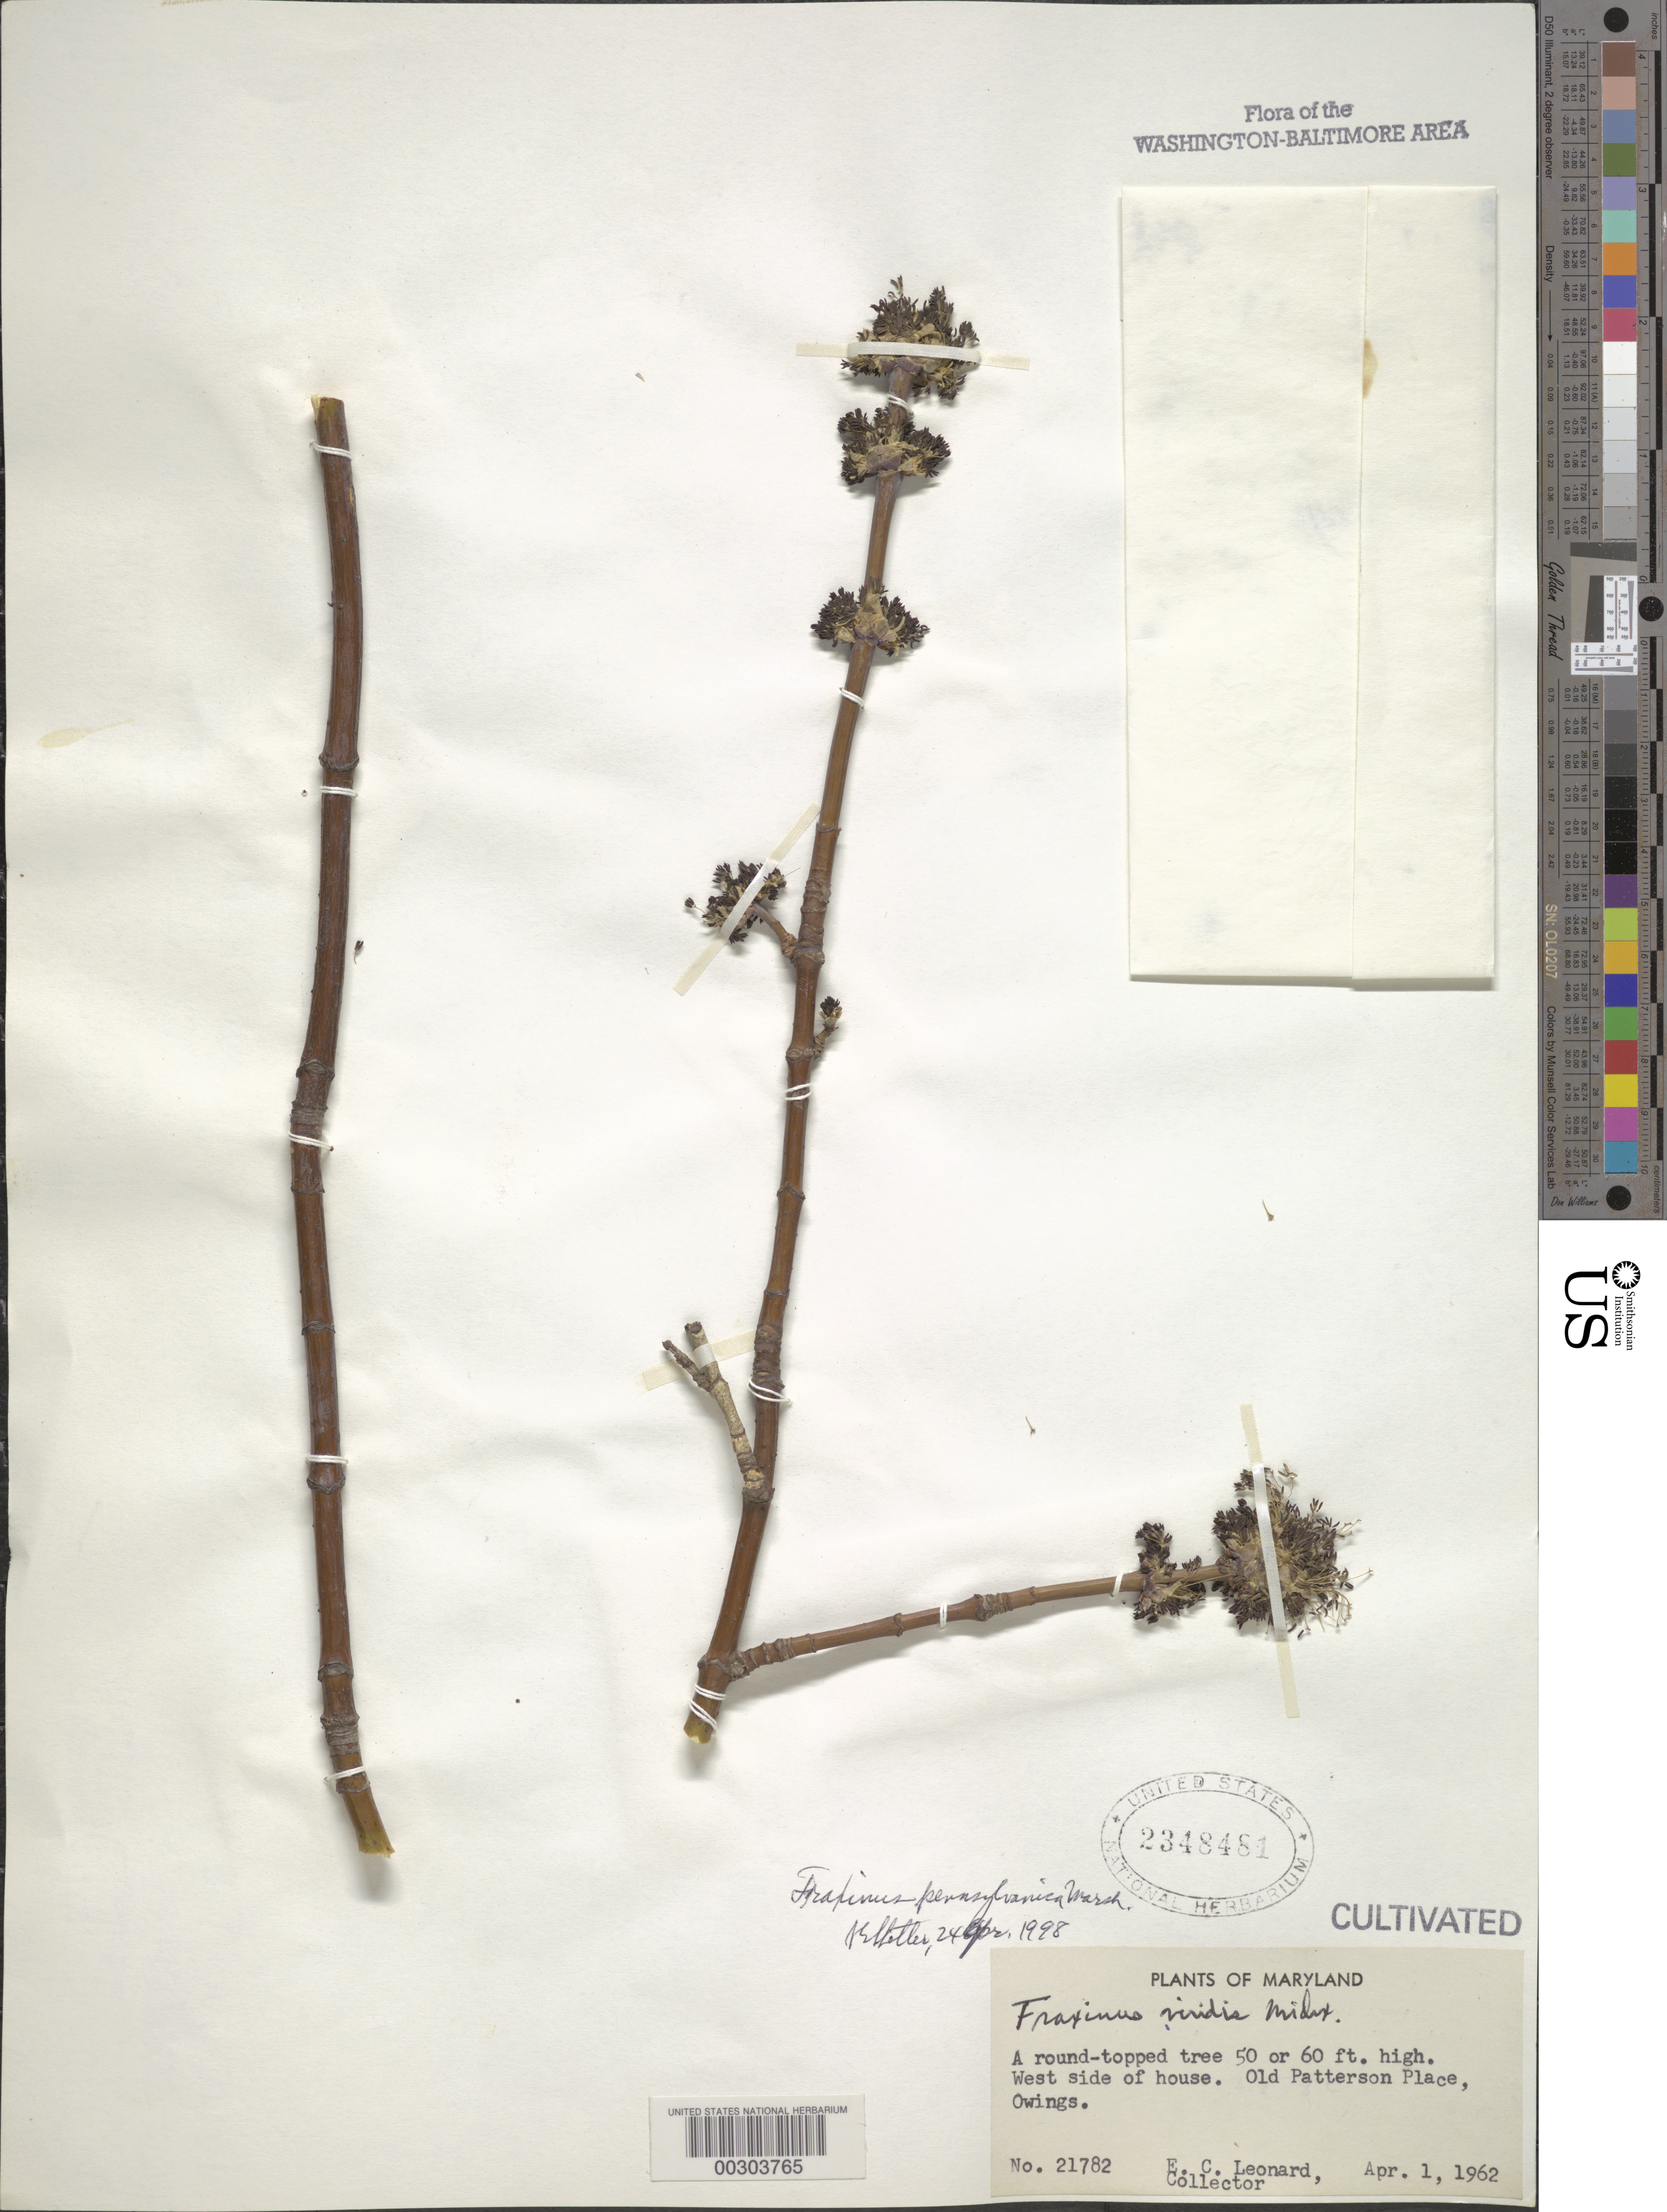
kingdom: Plantae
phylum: Tracheophyta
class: Magnoliopsida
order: Lamiales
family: Oleaceae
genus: Fraxinus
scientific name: Fraxinus pennsylvanica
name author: Marshall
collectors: E. C. Leonard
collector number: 21782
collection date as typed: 01 Apr 1962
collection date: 1962-04-01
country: United States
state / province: Maryland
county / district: Calvert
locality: Owings, Old Patterson place, W side of house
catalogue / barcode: US 2348481